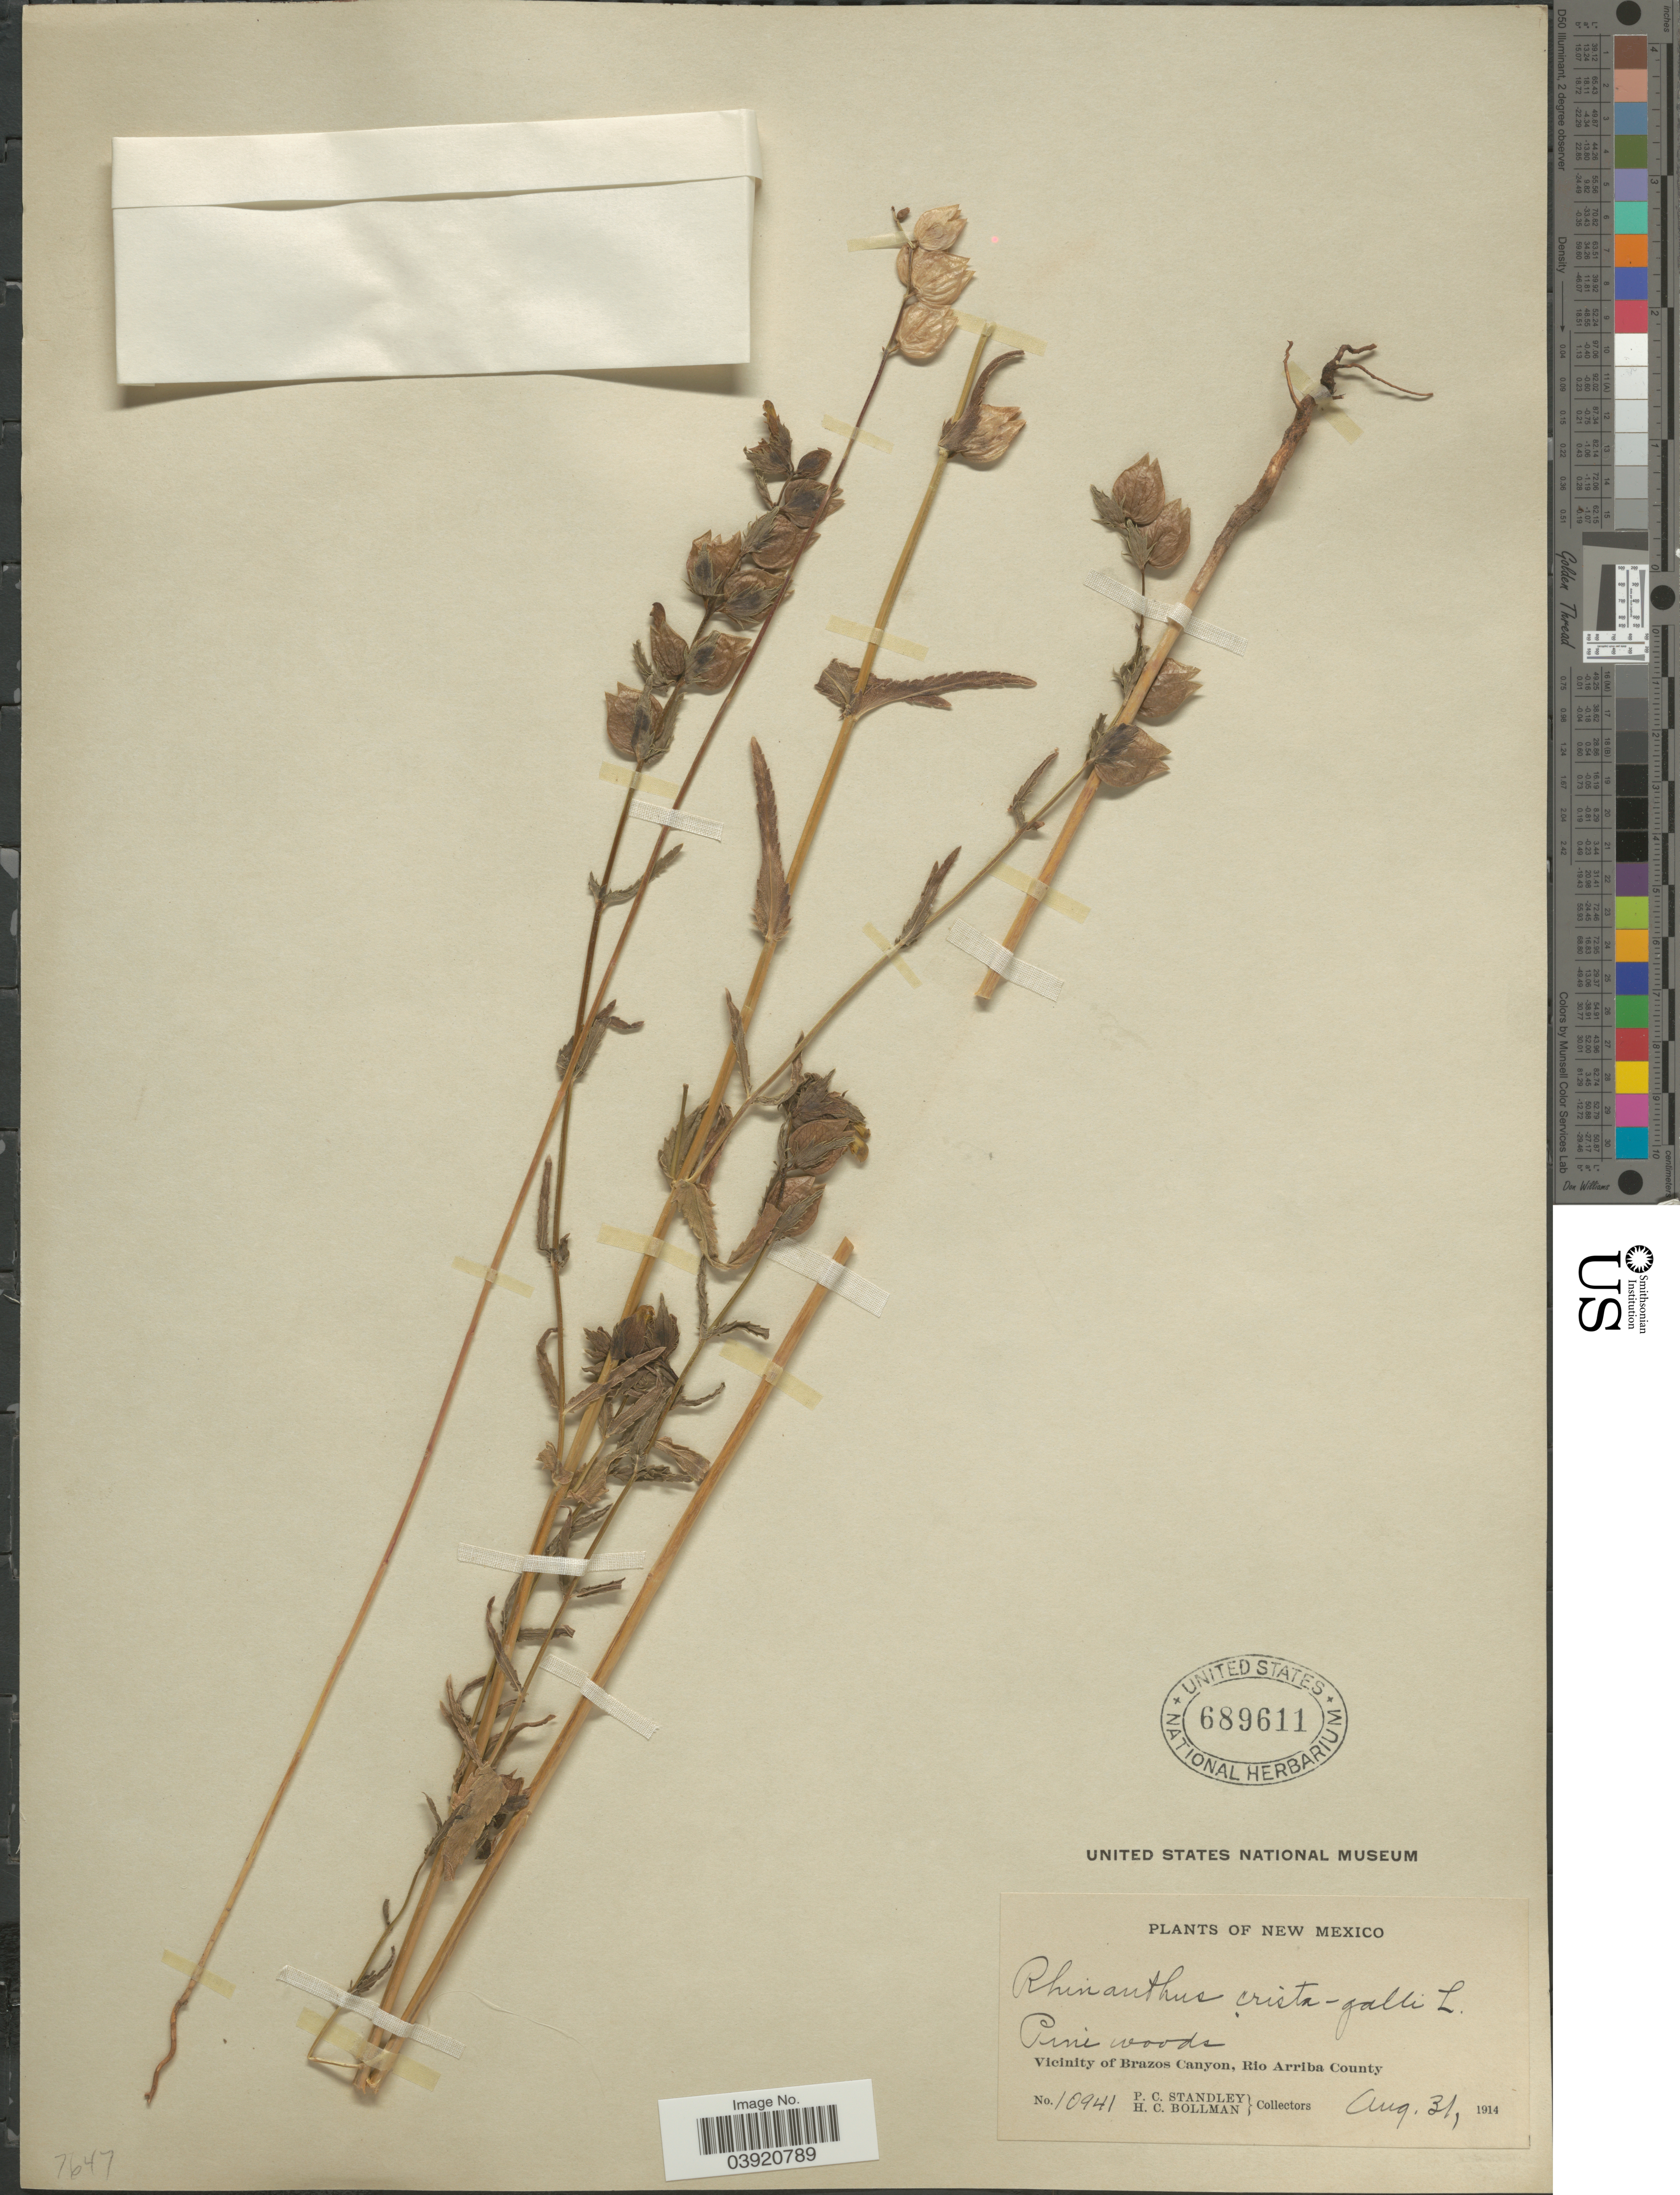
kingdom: Plantae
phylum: Tracheophyta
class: Magnoliopsida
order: Lamiales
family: Orobanchaceae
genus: Rhinanthus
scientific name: Rhinanthus crista-galli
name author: L.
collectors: P. C. Standley & H. C. Bollman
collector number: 10941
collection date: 1914-08-31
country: United States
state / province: New Mexico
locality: Bvicinity of Brazos Canyon, Rio Arriba County.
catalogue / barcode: US 689611